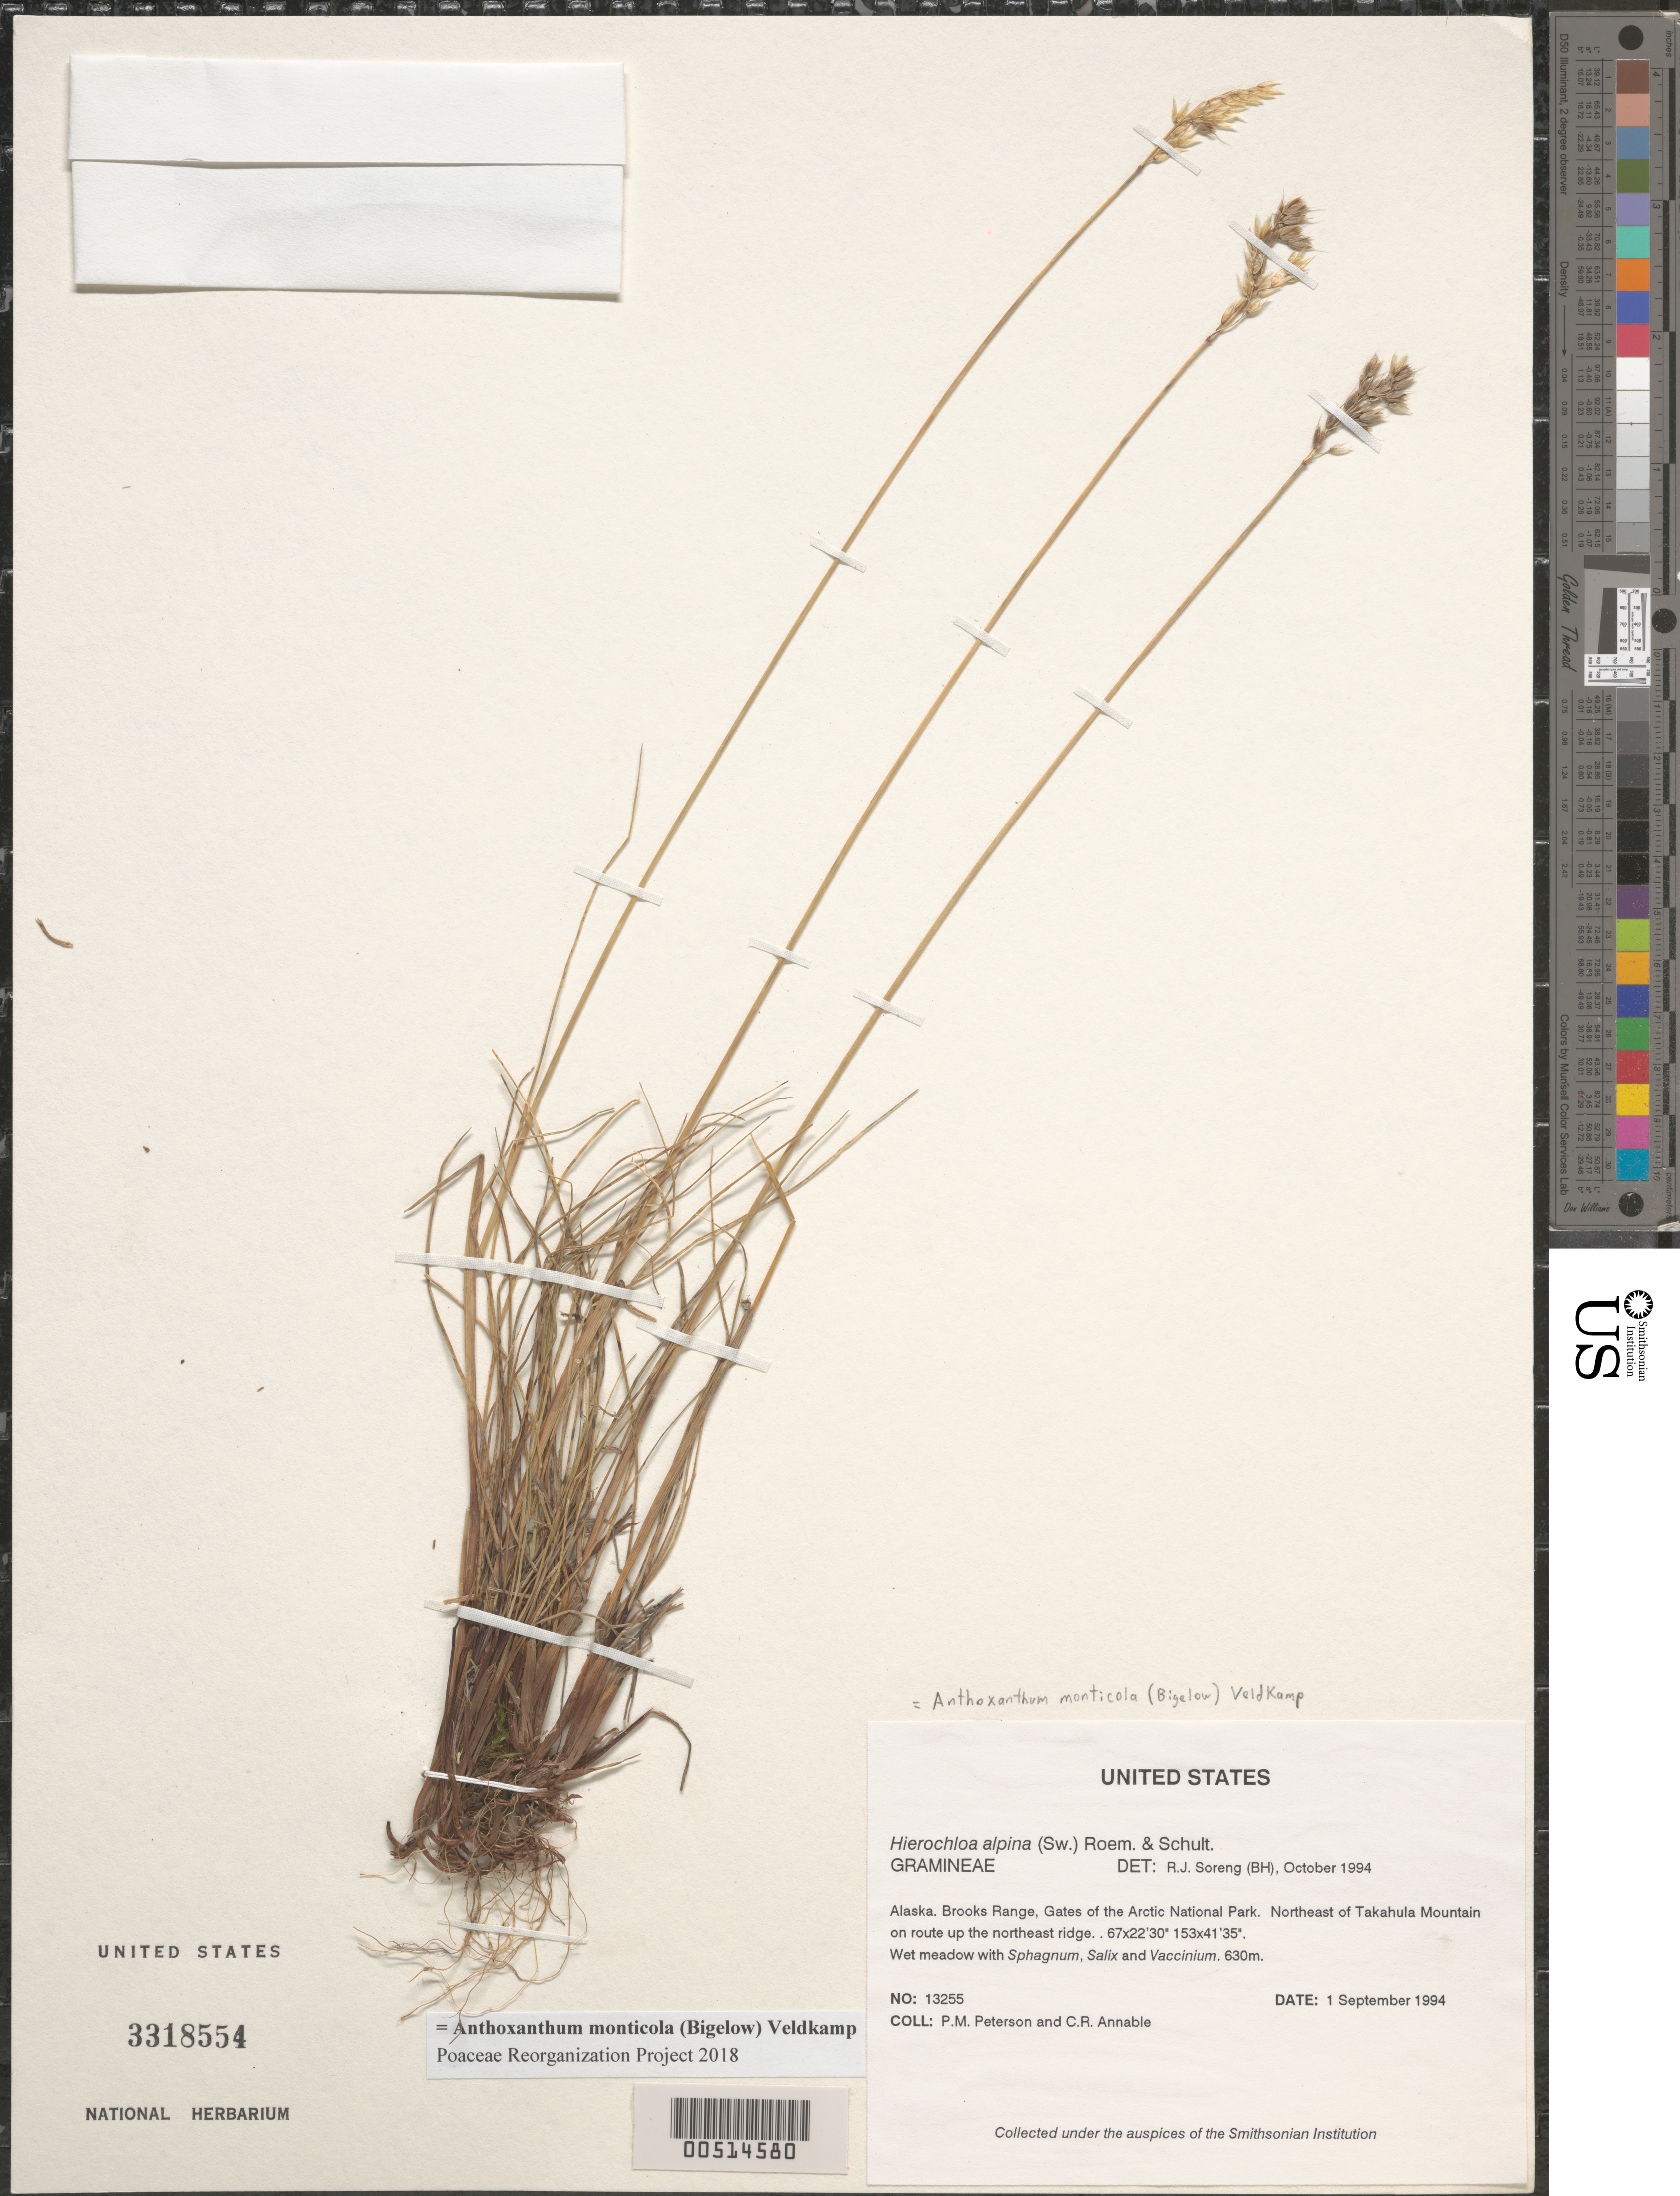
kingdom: Plantae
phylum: Tracheophyta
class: Liliopsida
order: Poales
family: Poaceae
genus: Anthoxanthum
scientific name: Anthoxanthum monticola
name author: (Bigelow) Veldkamp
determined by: Poaceae Reorganization Project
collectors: P. M. Peterson & C. R. Annable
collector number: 13255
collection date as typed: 01 Sep 1994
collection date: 1994-09-01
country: United States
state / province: Alaska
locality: Brooks Range, Gates of the Arctic National Park. Northeast of Takahula Mountain on route up the northeast ridge.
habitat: Wet meadow with {Sphagnum}, {Salix} and {Vaccinium}.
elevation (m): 630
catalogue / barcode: US 3318554